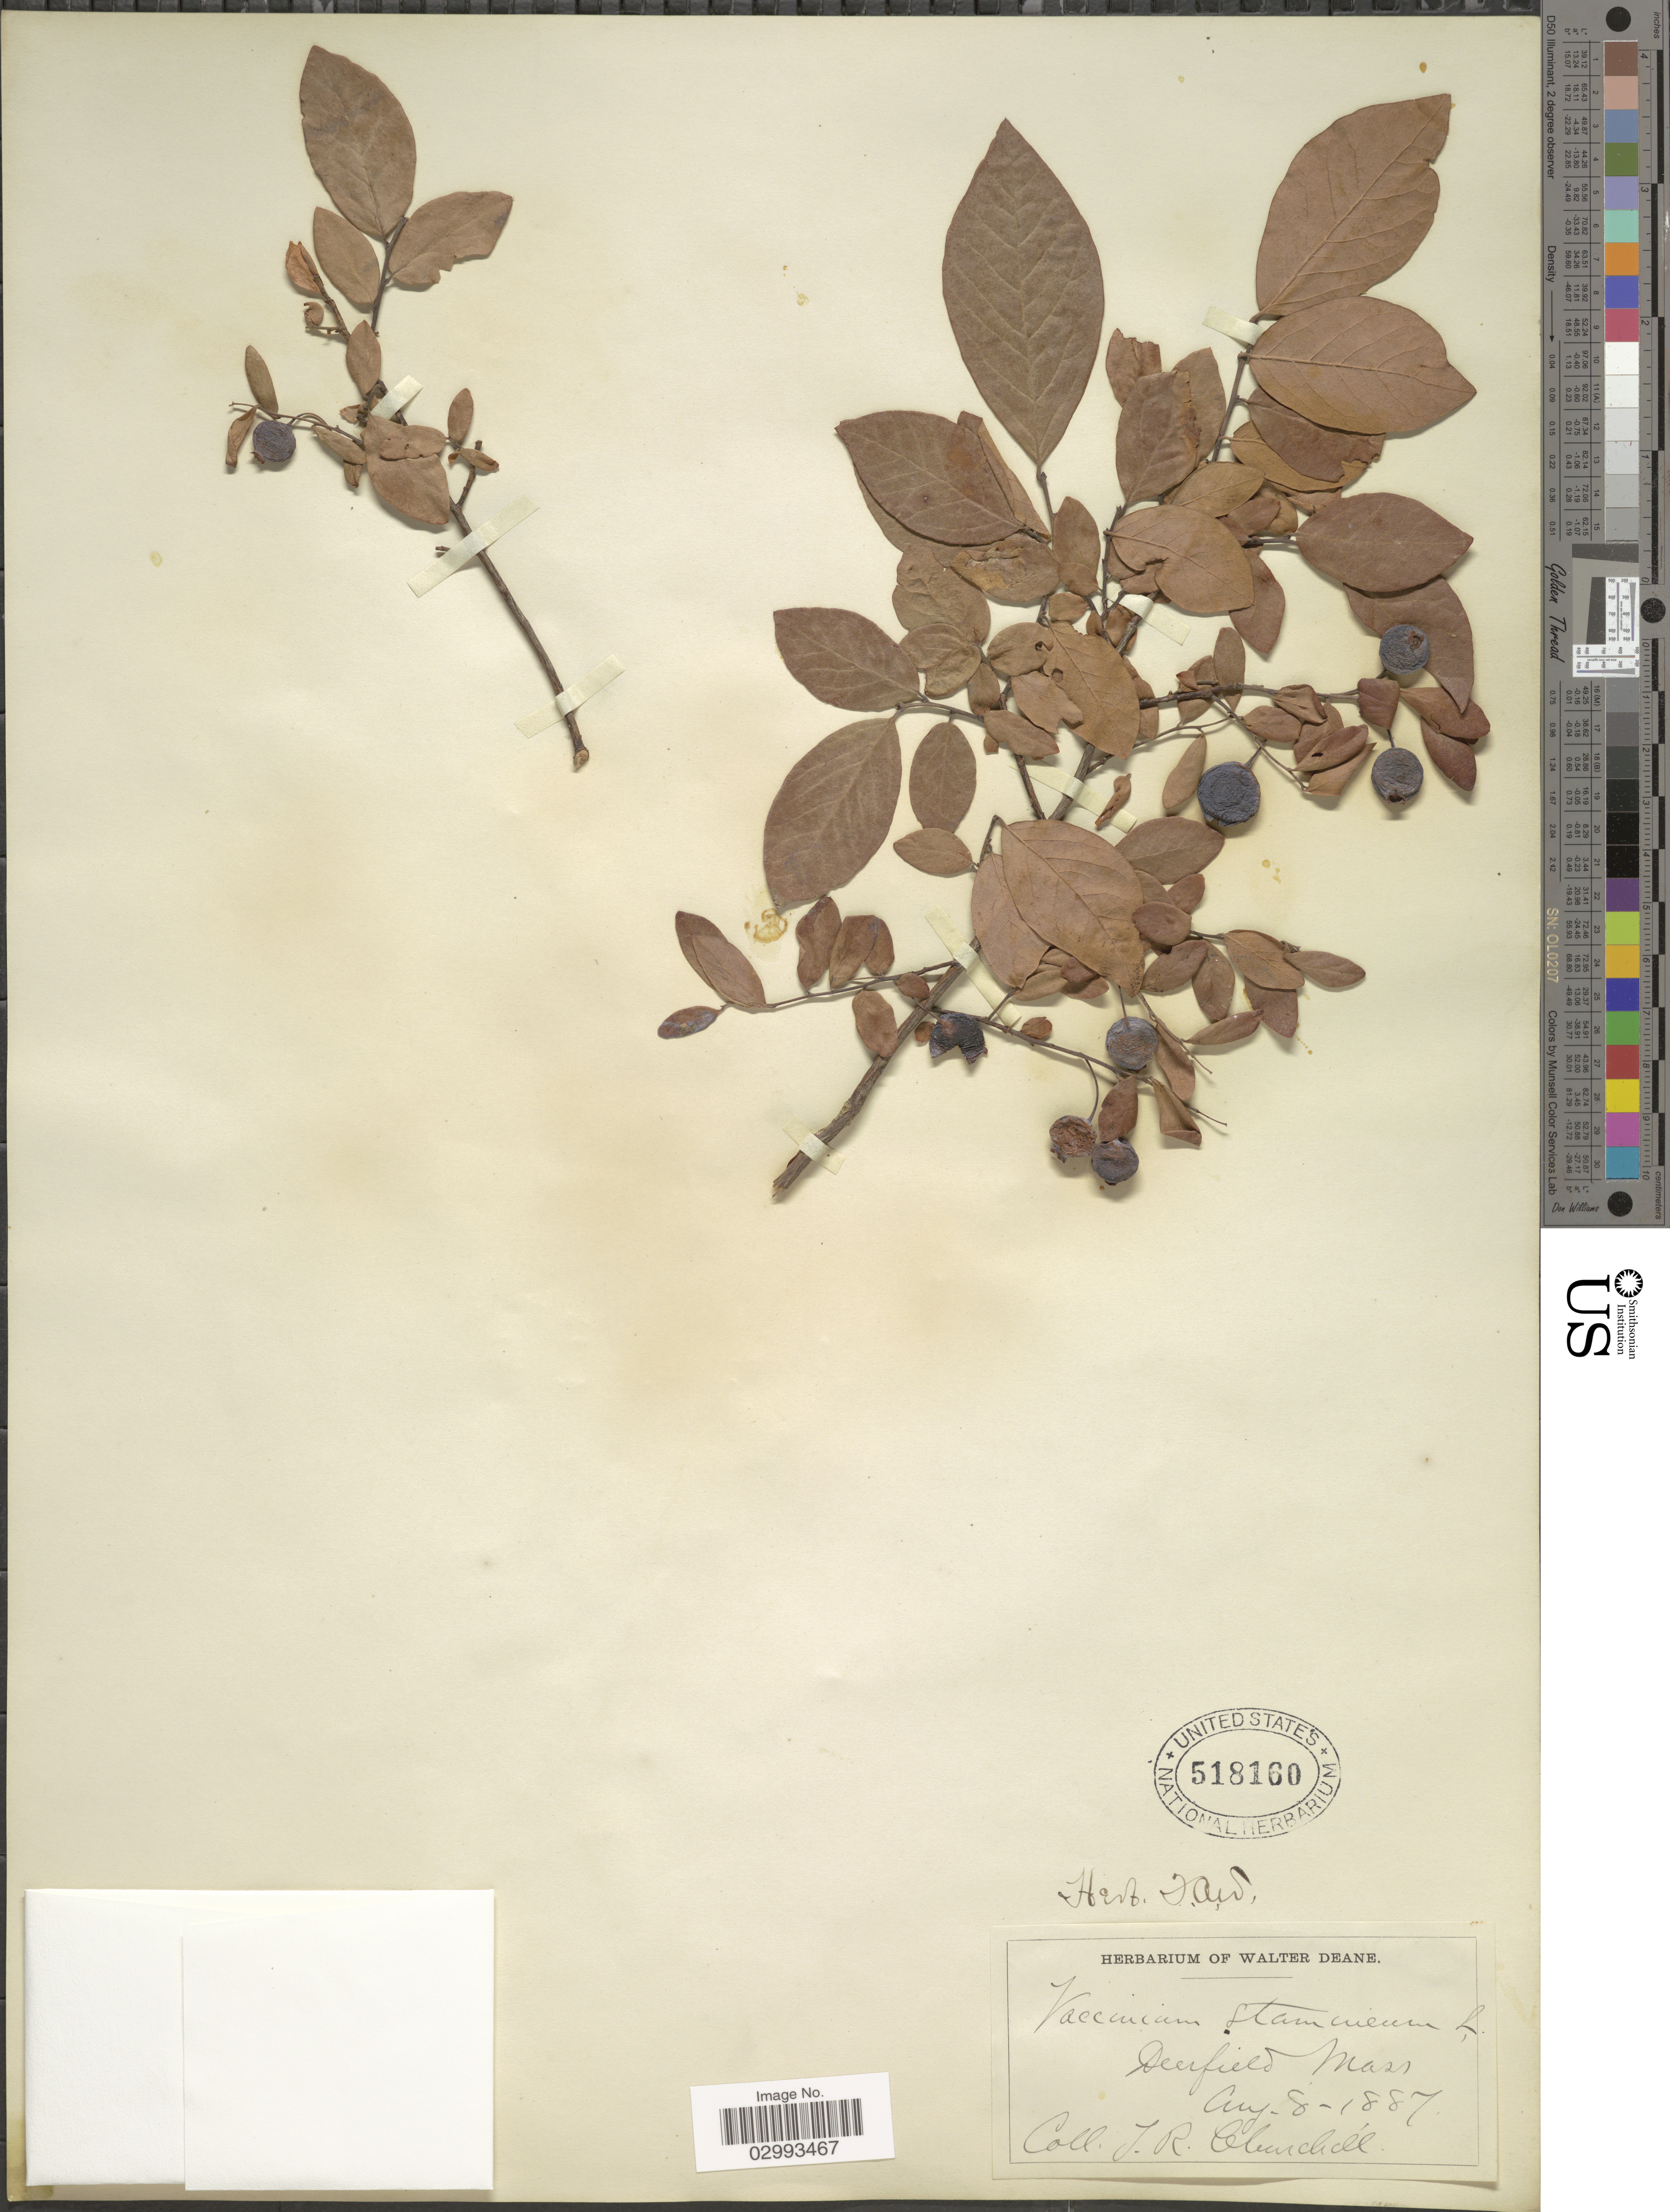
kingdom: Plantae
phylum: Tracheophyta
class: Magnoliopsida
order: Ericales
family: Ericaceae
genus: Polycodium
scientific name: Polycodium stamineum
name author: (L.) Greene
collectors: J. Churchill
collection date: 1887-08-08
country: United States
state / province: Massachusetts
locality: Deerfield.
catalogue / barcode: US 518160